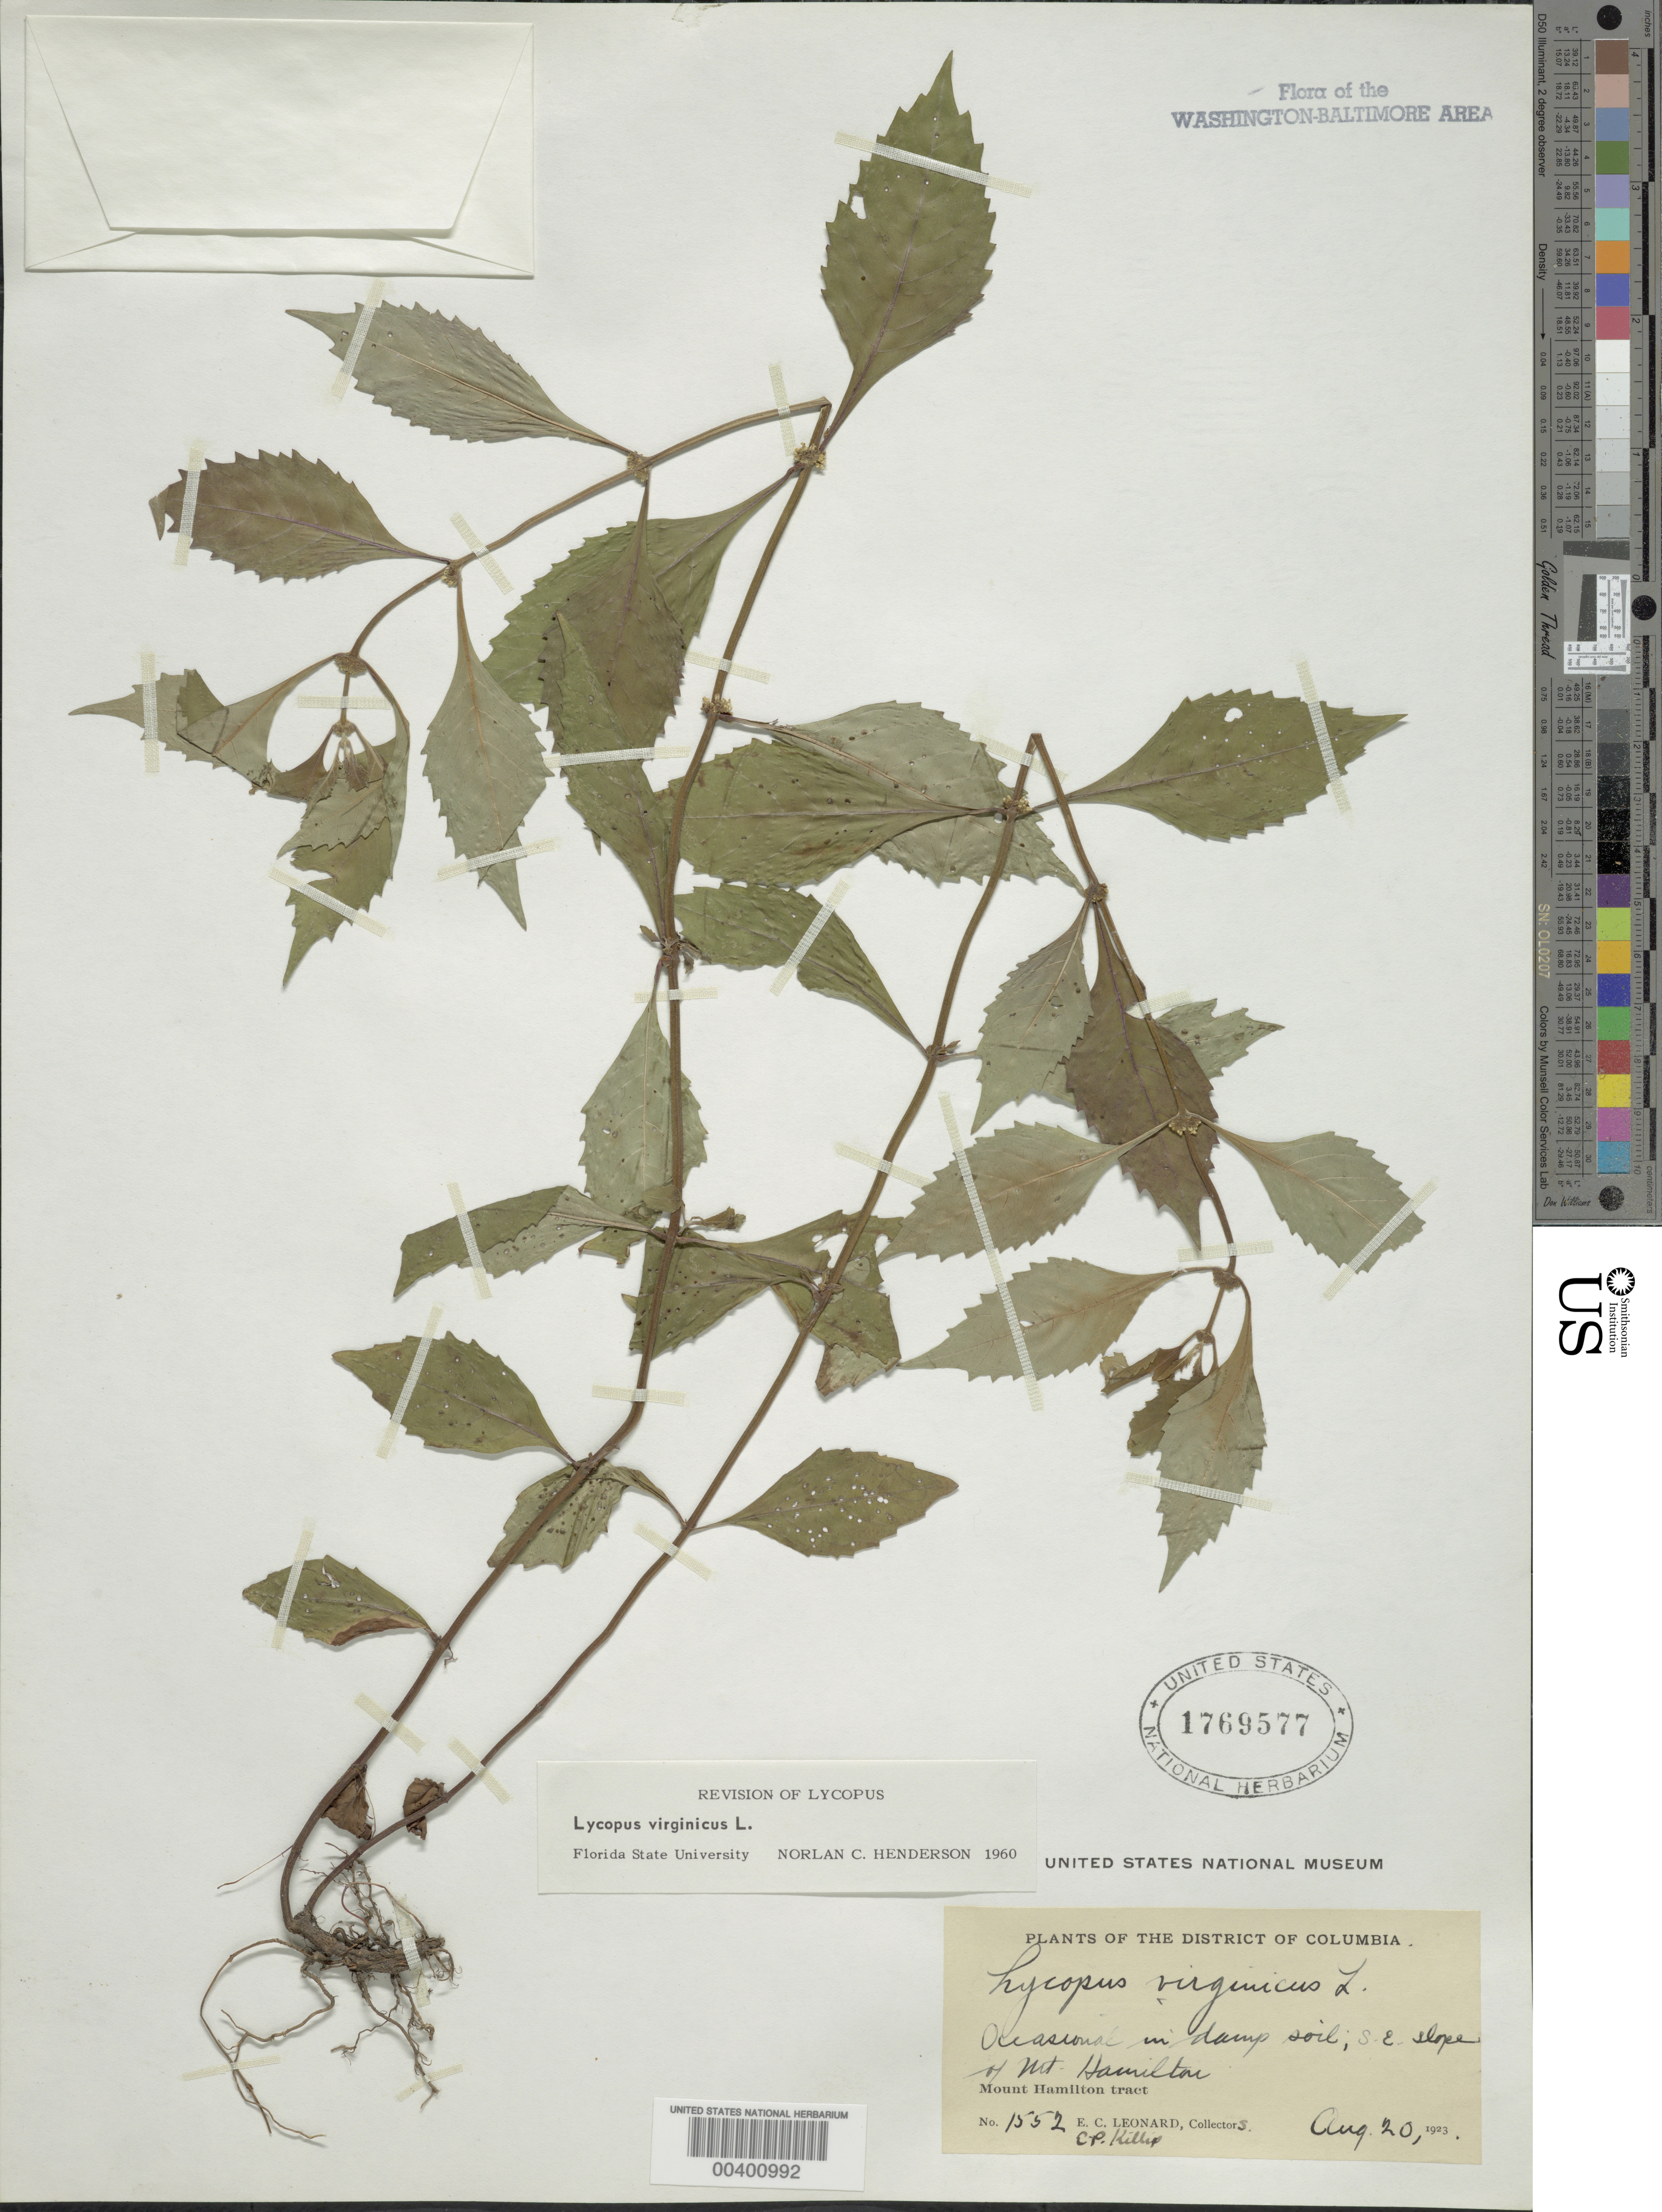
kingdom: Plantae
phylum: Tracheophyta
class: Magnoliopsida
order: Lamiales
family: Lamiaceae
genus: Lycopus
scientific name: Lycopus virginicus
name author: L.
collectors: E. C. Leonard & E. P. Killip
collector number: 1552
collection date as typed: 20 Aug 1923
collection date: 1923-08-20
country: United States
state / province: District of Columbia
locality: Mount Hamilton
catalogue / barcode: US 1769577